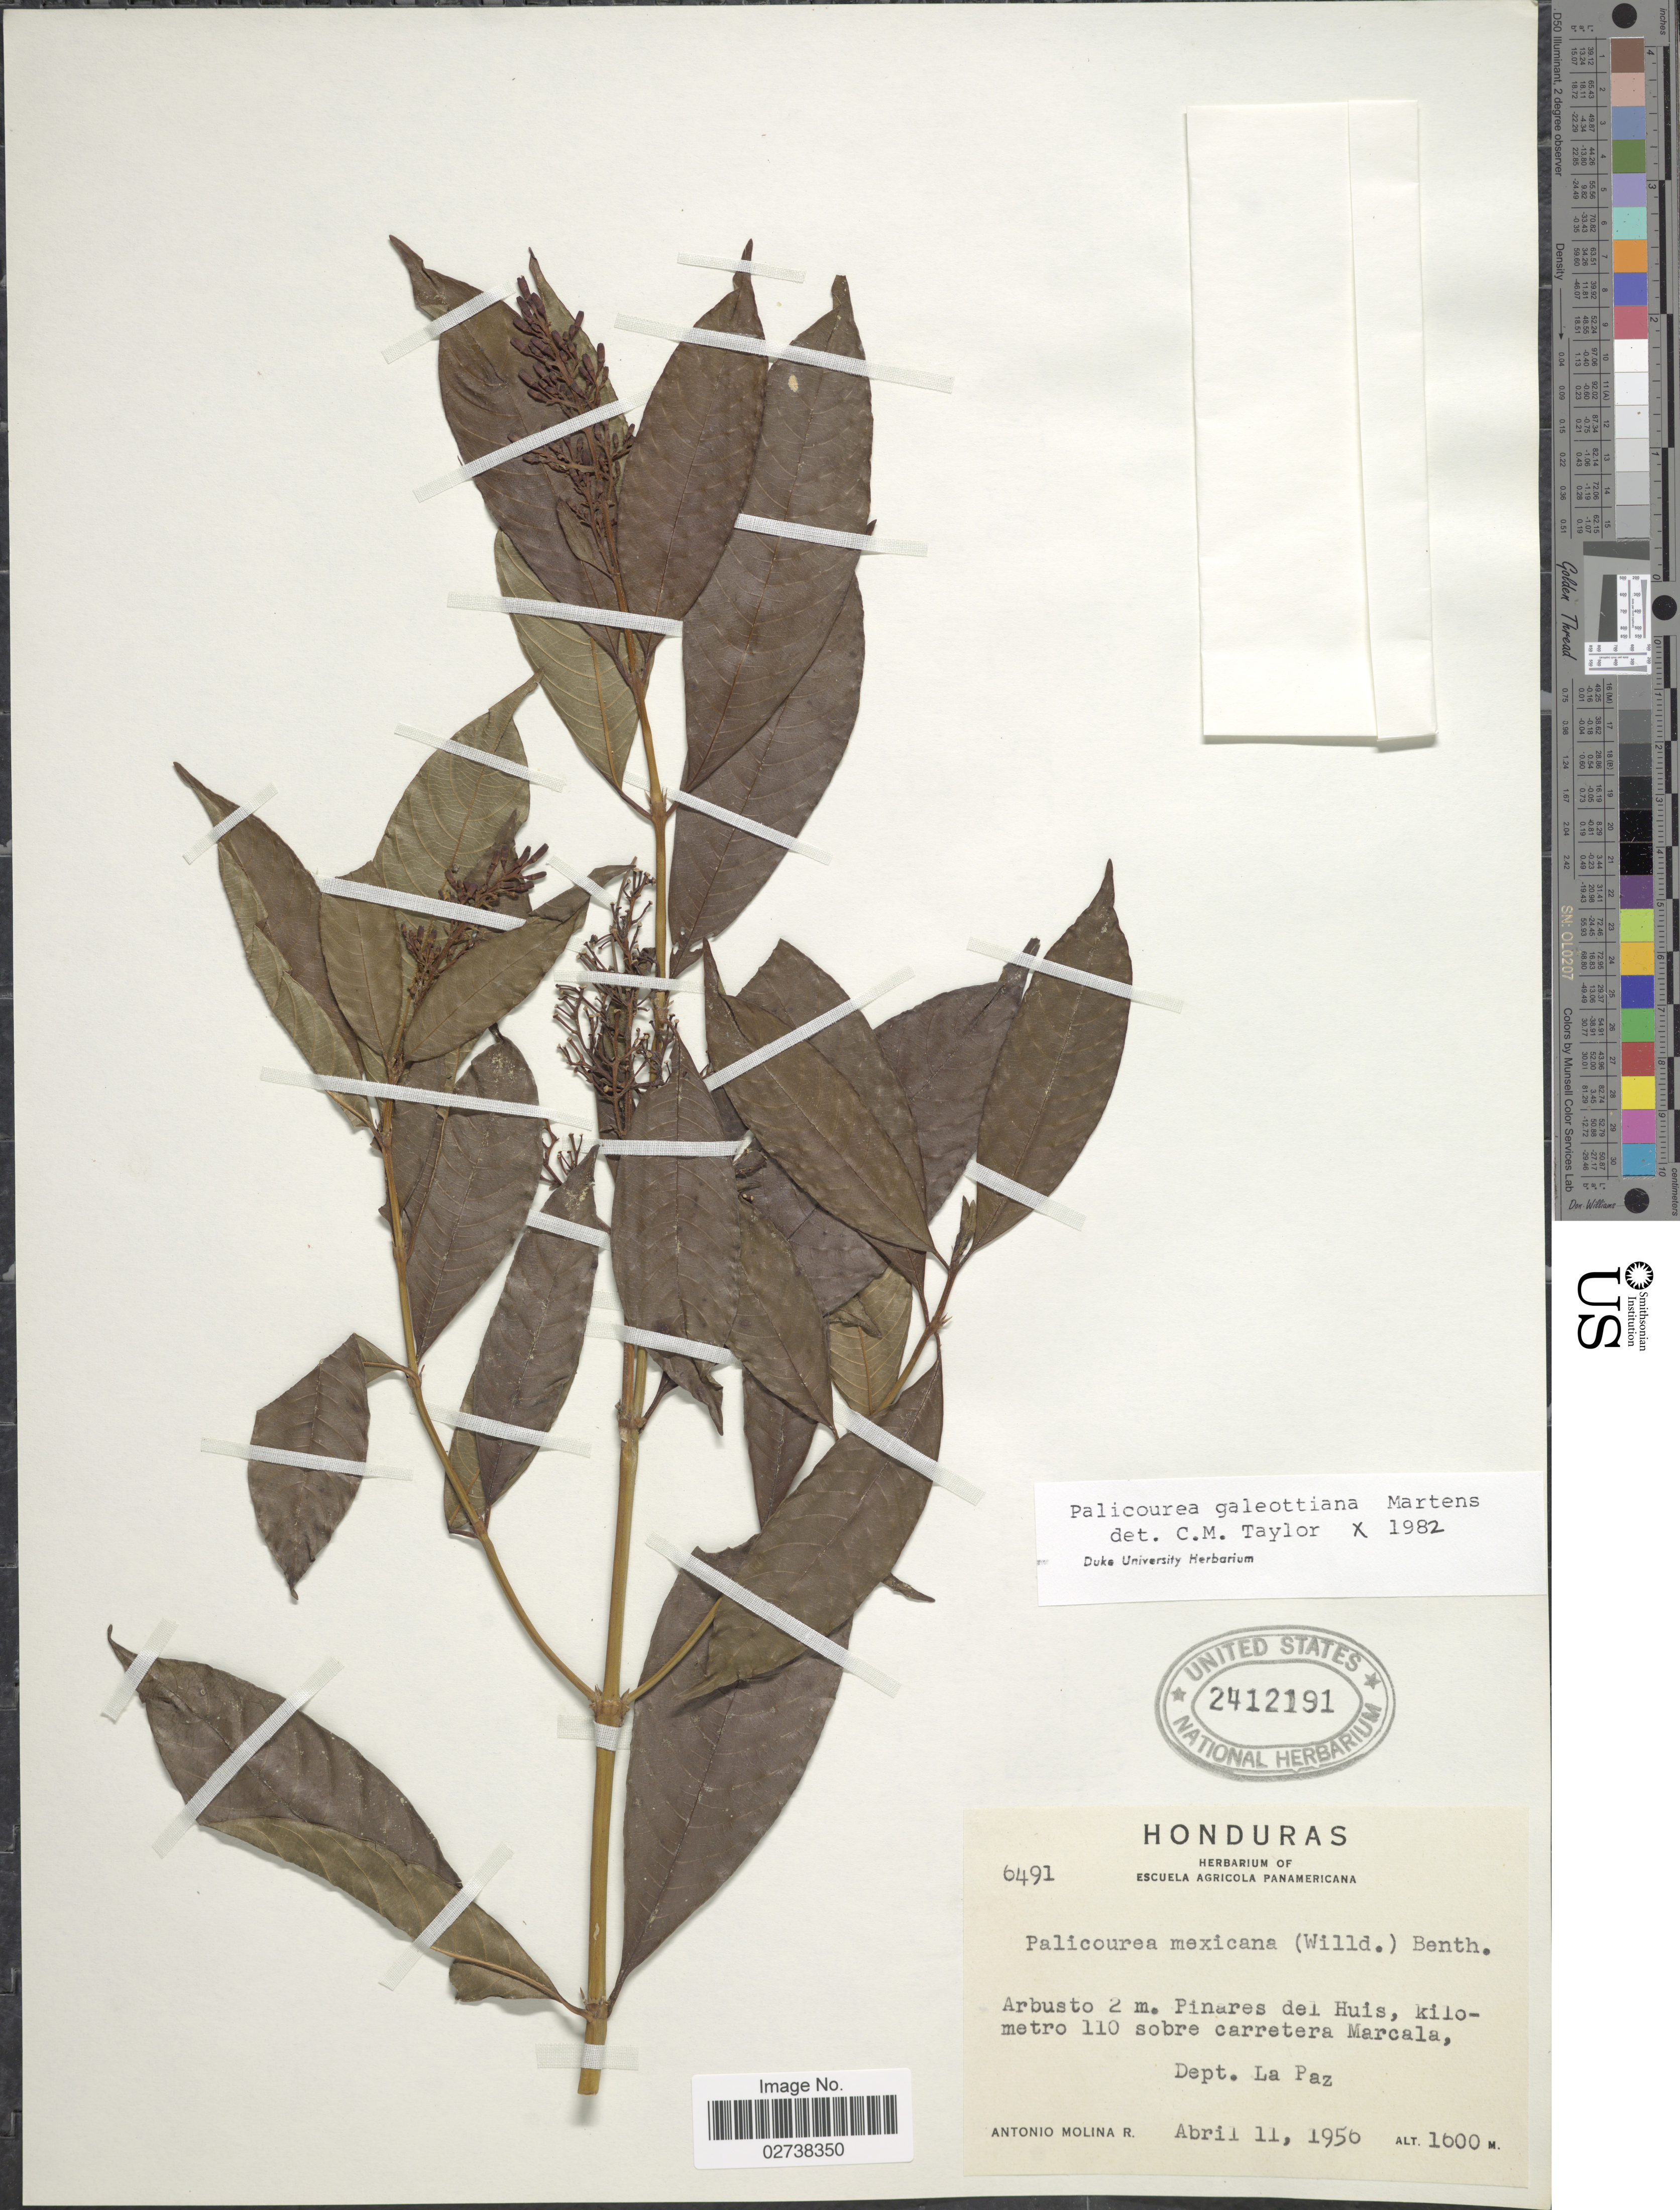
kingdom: Plantae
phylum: Tracheophyta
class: Magnoliopsida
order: Gentianales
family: Rubiaceae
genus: Palicourea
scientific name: Palicourea galeottiana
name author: M. Martens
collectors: A. Molina R.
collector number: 6491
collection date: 1956-04-11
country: Honduras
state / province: La Paz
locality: Pinares del Huis, kilometro 110 sobre carretera Marcala, Dept. La Paz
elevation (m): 1600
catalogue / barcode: US 2412191